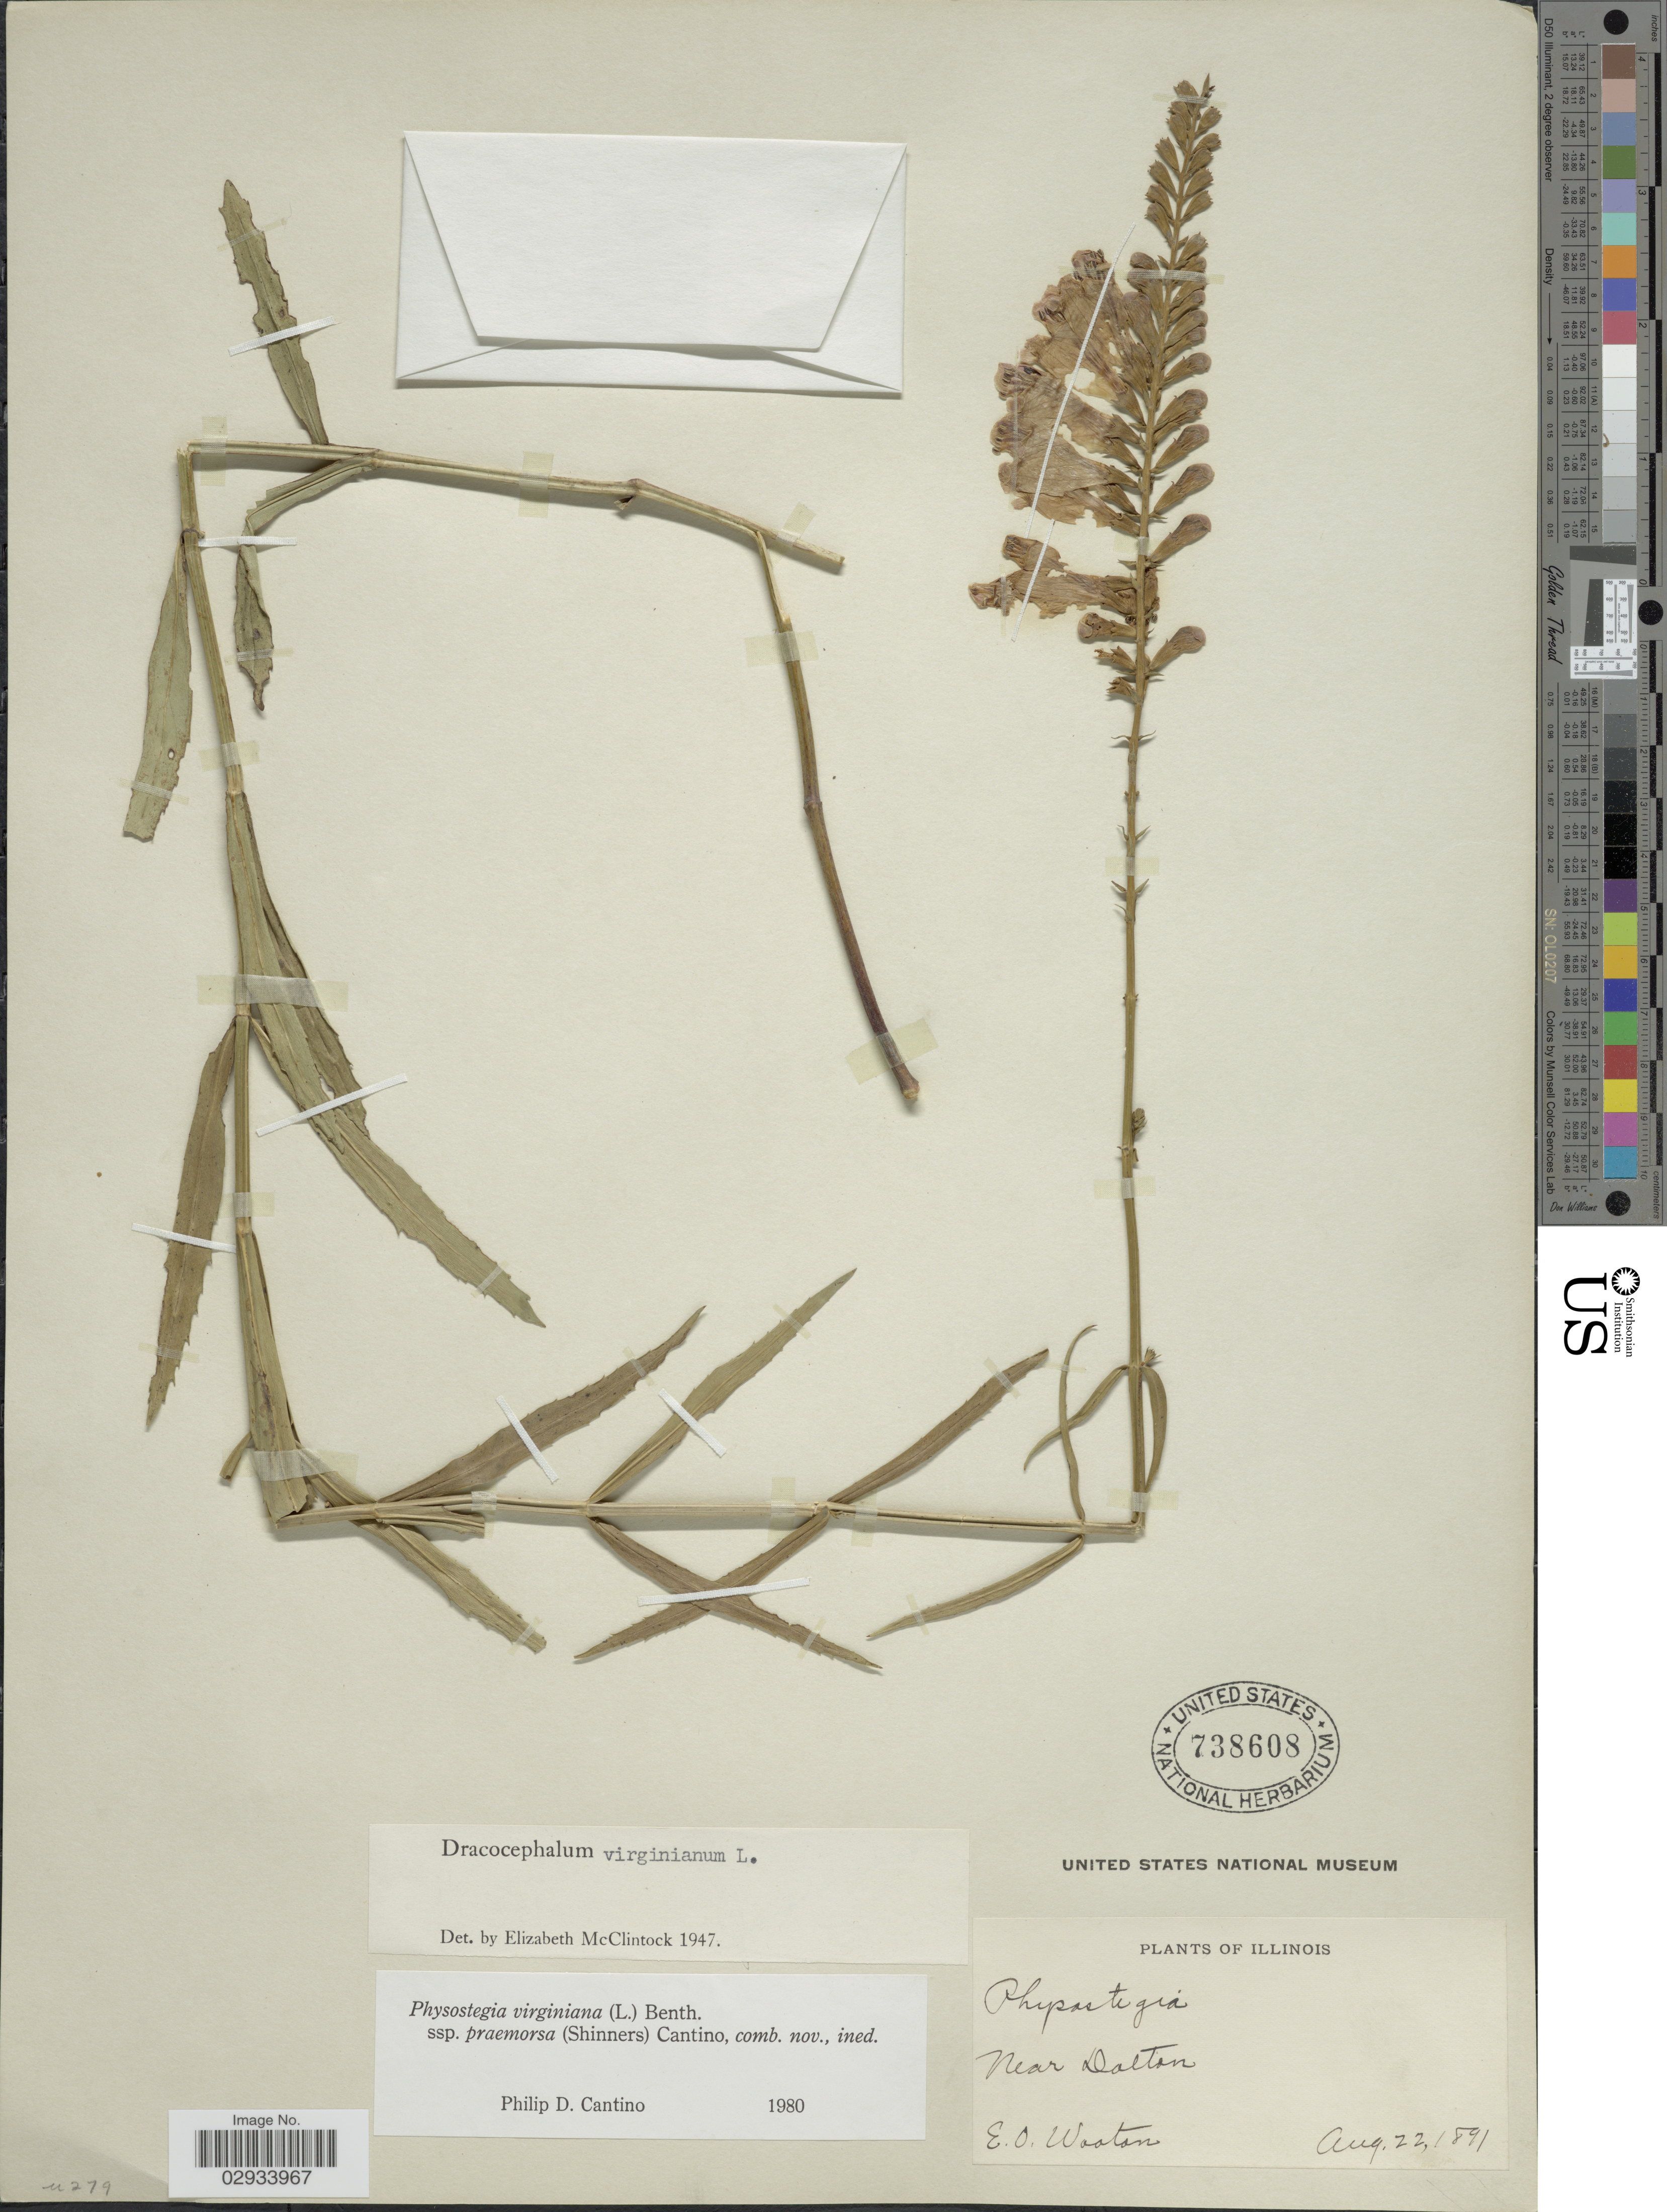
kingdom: Plantae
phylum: Tracheophyta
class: Magnoliopsida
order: Lamiales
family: Lamiaceae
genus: Physostegia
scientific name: Physostegia virginiana subsp. praemorsa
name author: (Shinners) P.D. Cantino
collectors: E. O. Wooton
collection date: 1891-08-22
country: United States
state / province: Illinois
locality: Near Dolton.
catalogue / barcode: US 738608